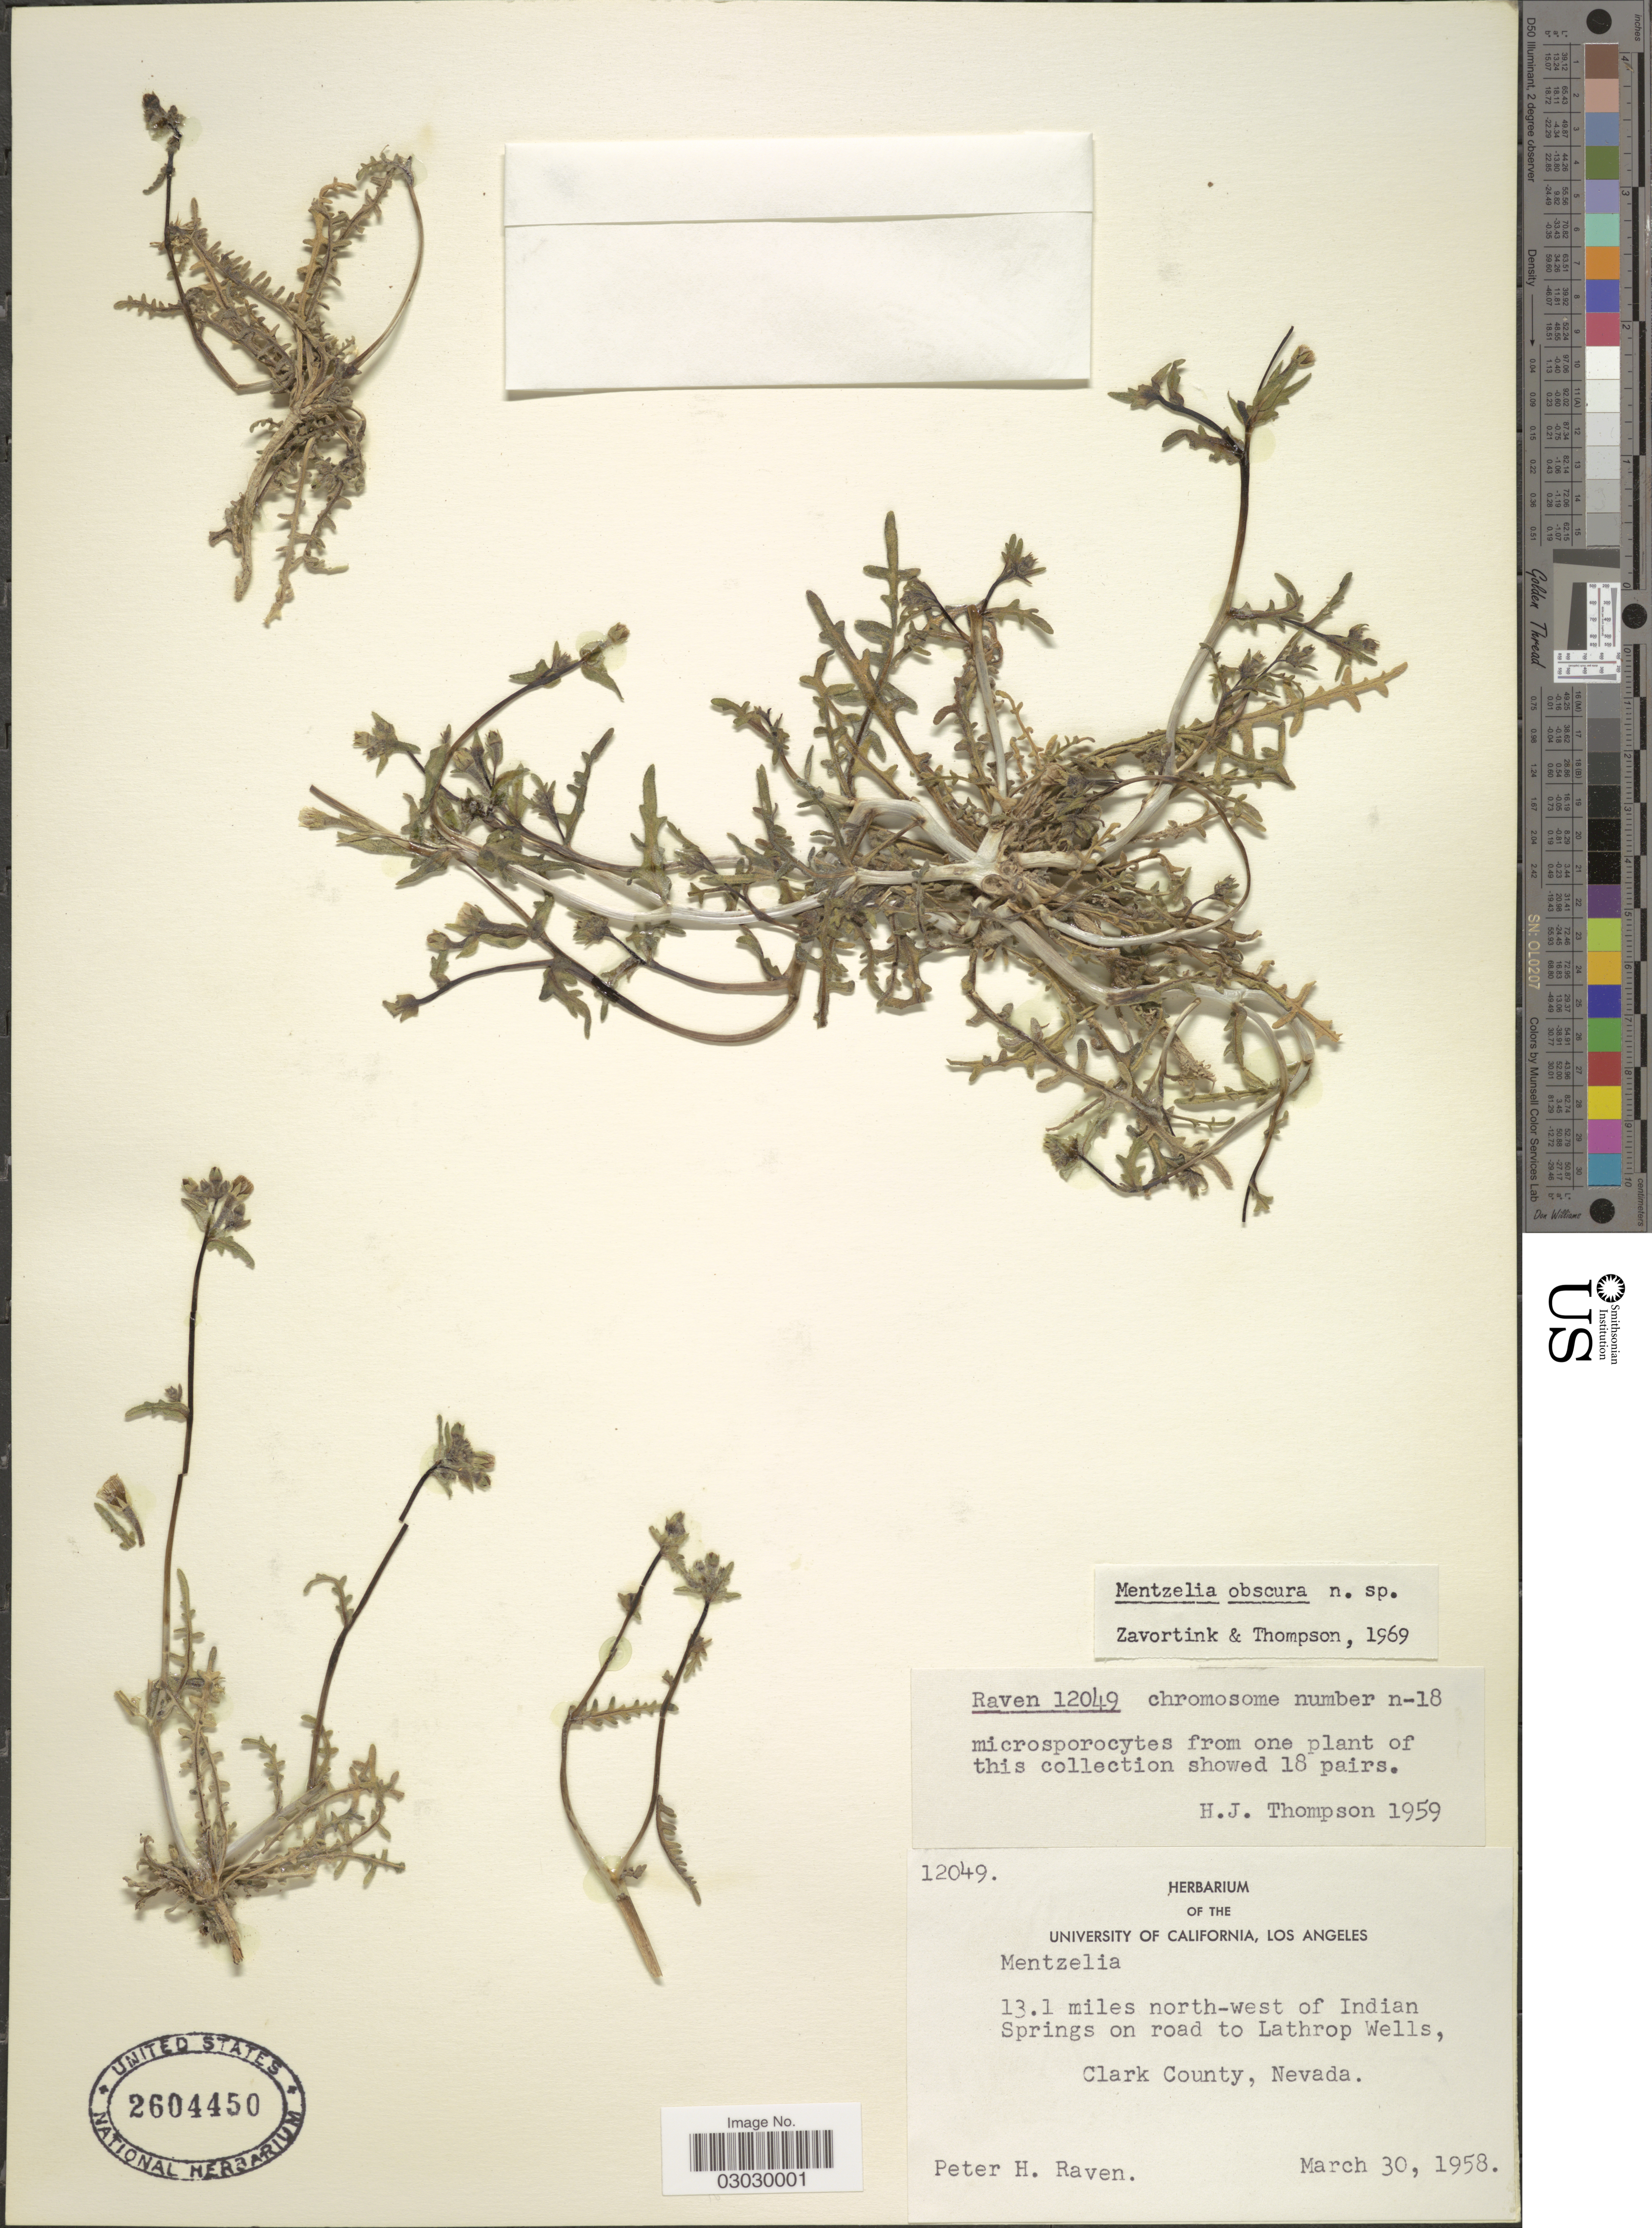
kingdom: Plantae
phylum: Tracheophyta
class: Magnoliopsida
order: Cornales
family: Loasaceae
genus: Mentzelia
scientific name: Mentzelia obscura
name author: H.J. Thomps. & J.E. Roberts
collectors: P. Raven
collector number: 12049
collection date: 1958-03-30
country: United States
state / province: Nevada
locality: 13.1 miles north-west of Indian Springs on road to Lathrop Wells, Clark County.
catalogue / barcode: US 2604450